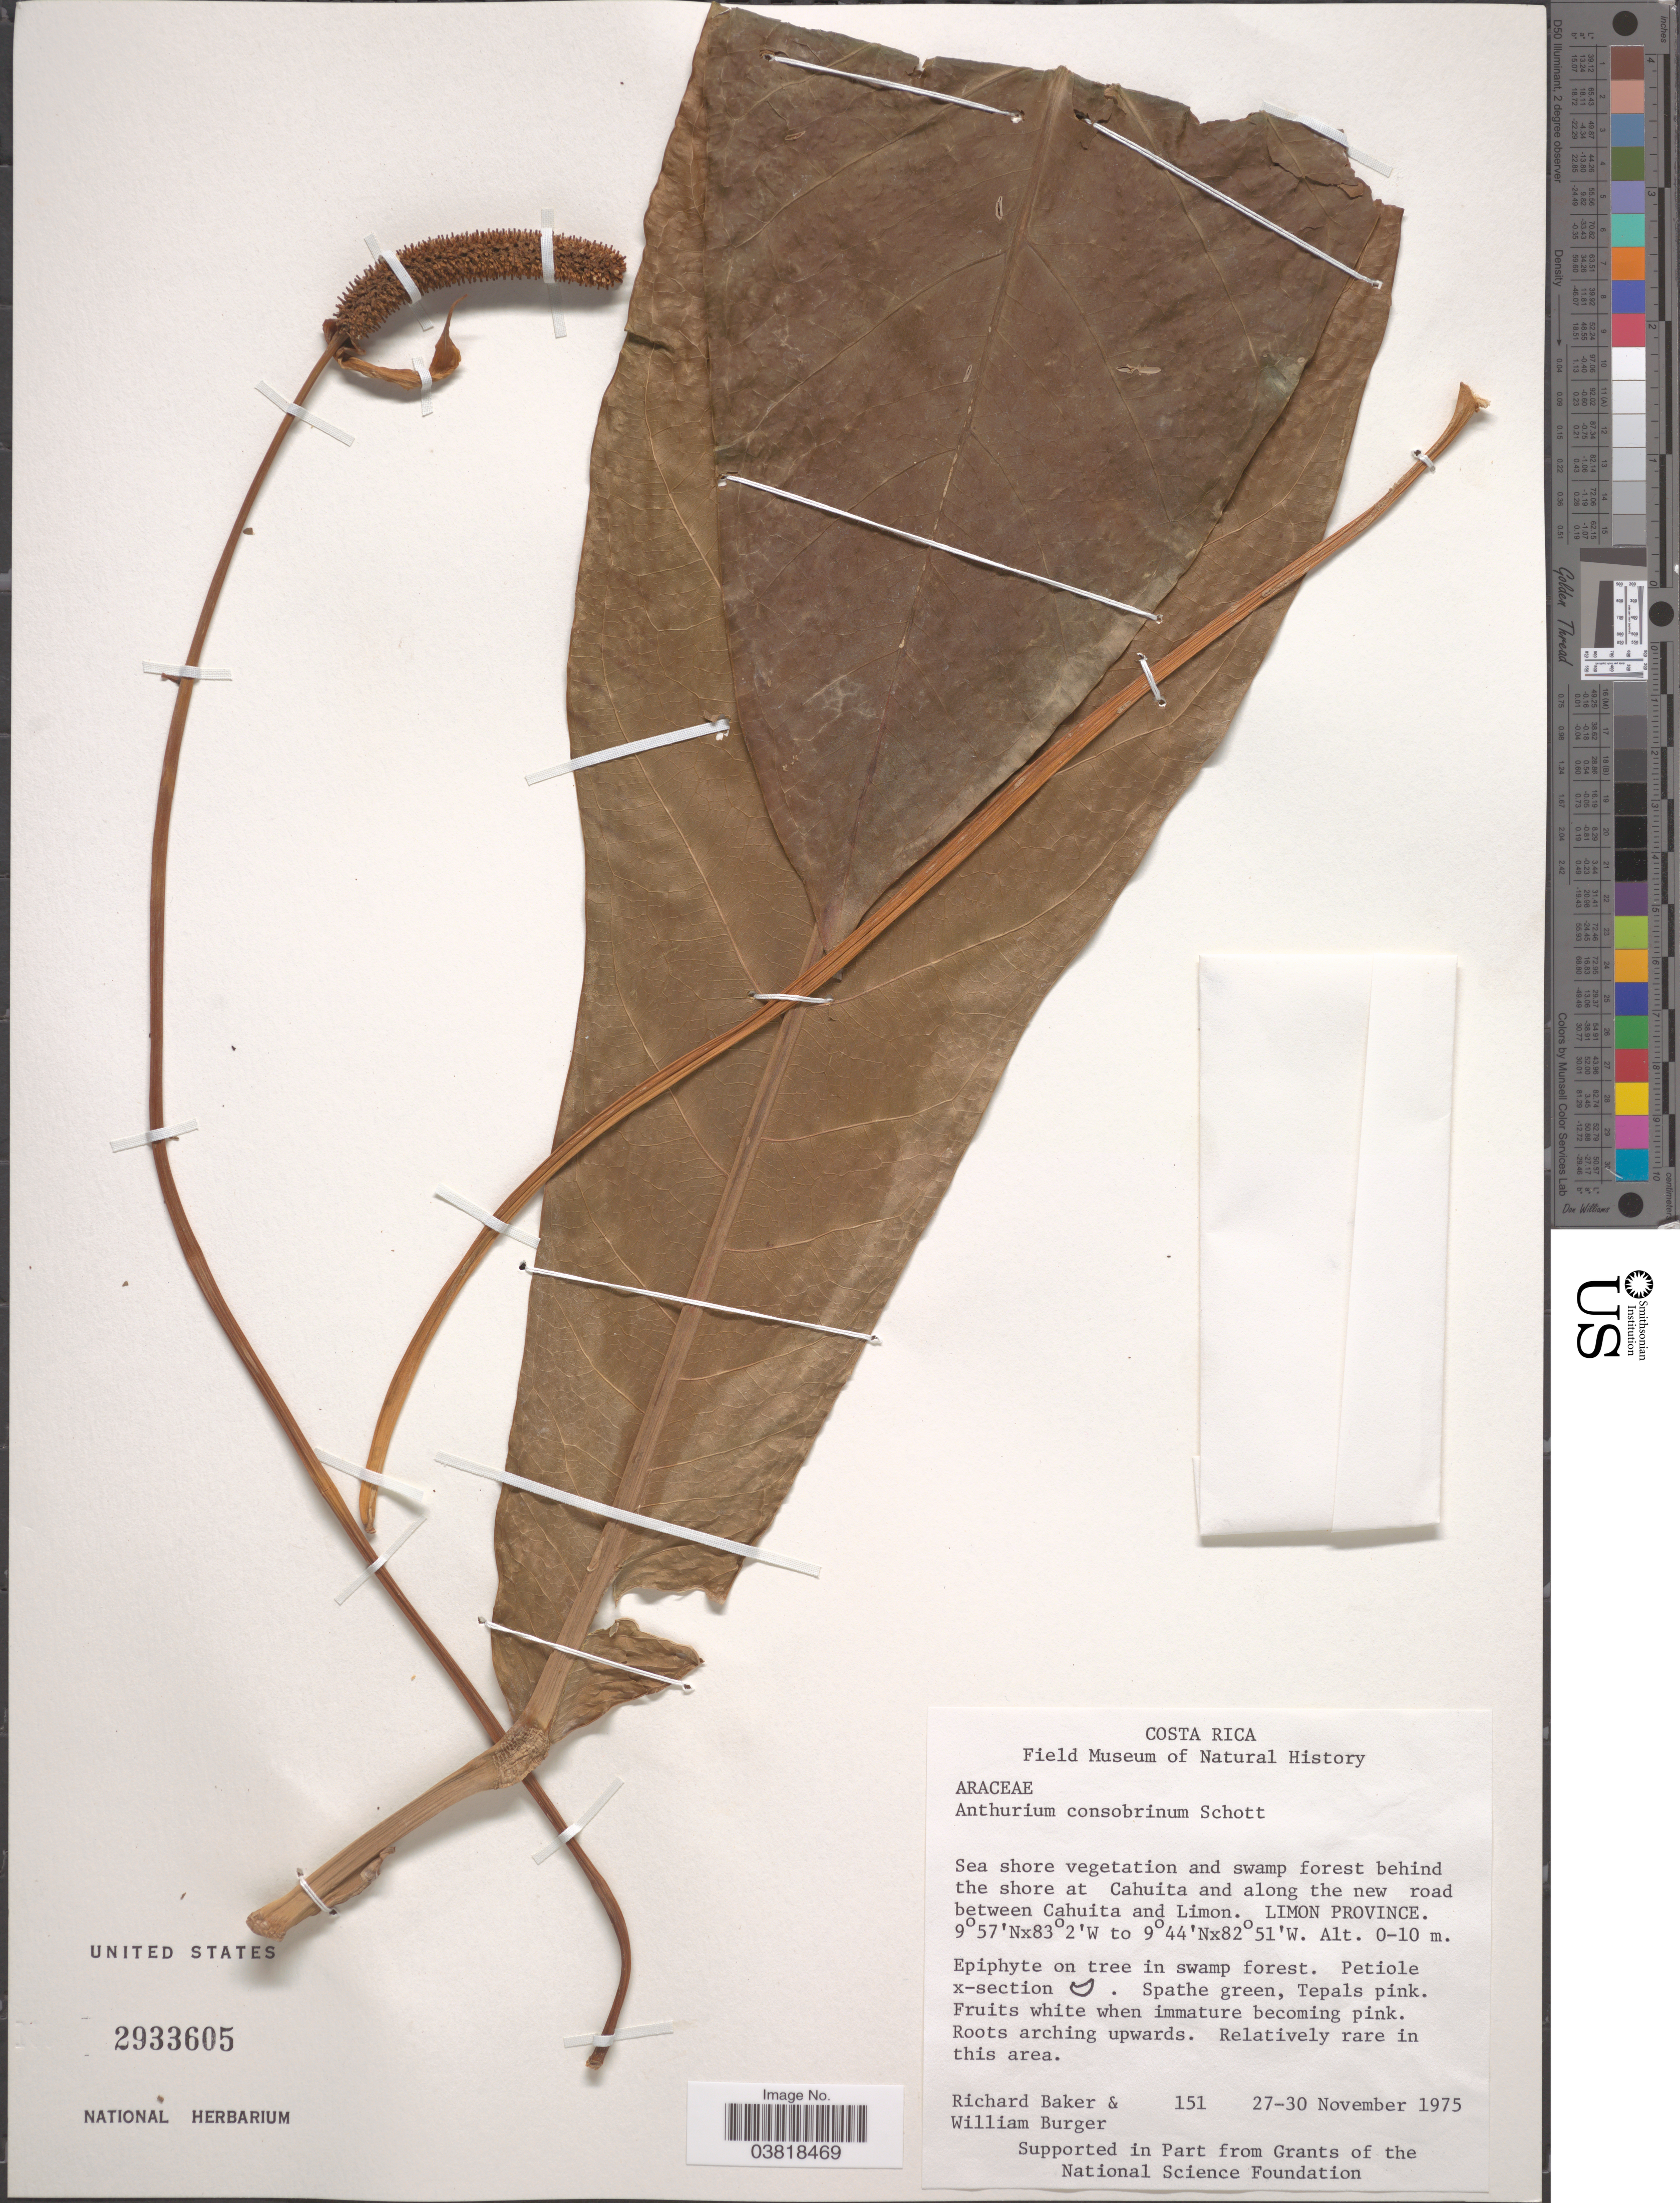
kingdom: Plantae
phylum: Tracheophyta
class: Liliopsida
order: Alismatales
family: Araceae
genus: Anthurium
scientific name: Anthurium consobrinum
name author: Schott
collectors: R. A. Baker & W. Burger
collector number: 151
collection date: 1975-11-27/1975-11-30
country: Costa Rica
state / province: Limón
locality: Behind the shore at Cahuita and along the new road between Cahuita and Limon.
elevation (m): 0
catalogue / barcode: US 2933605